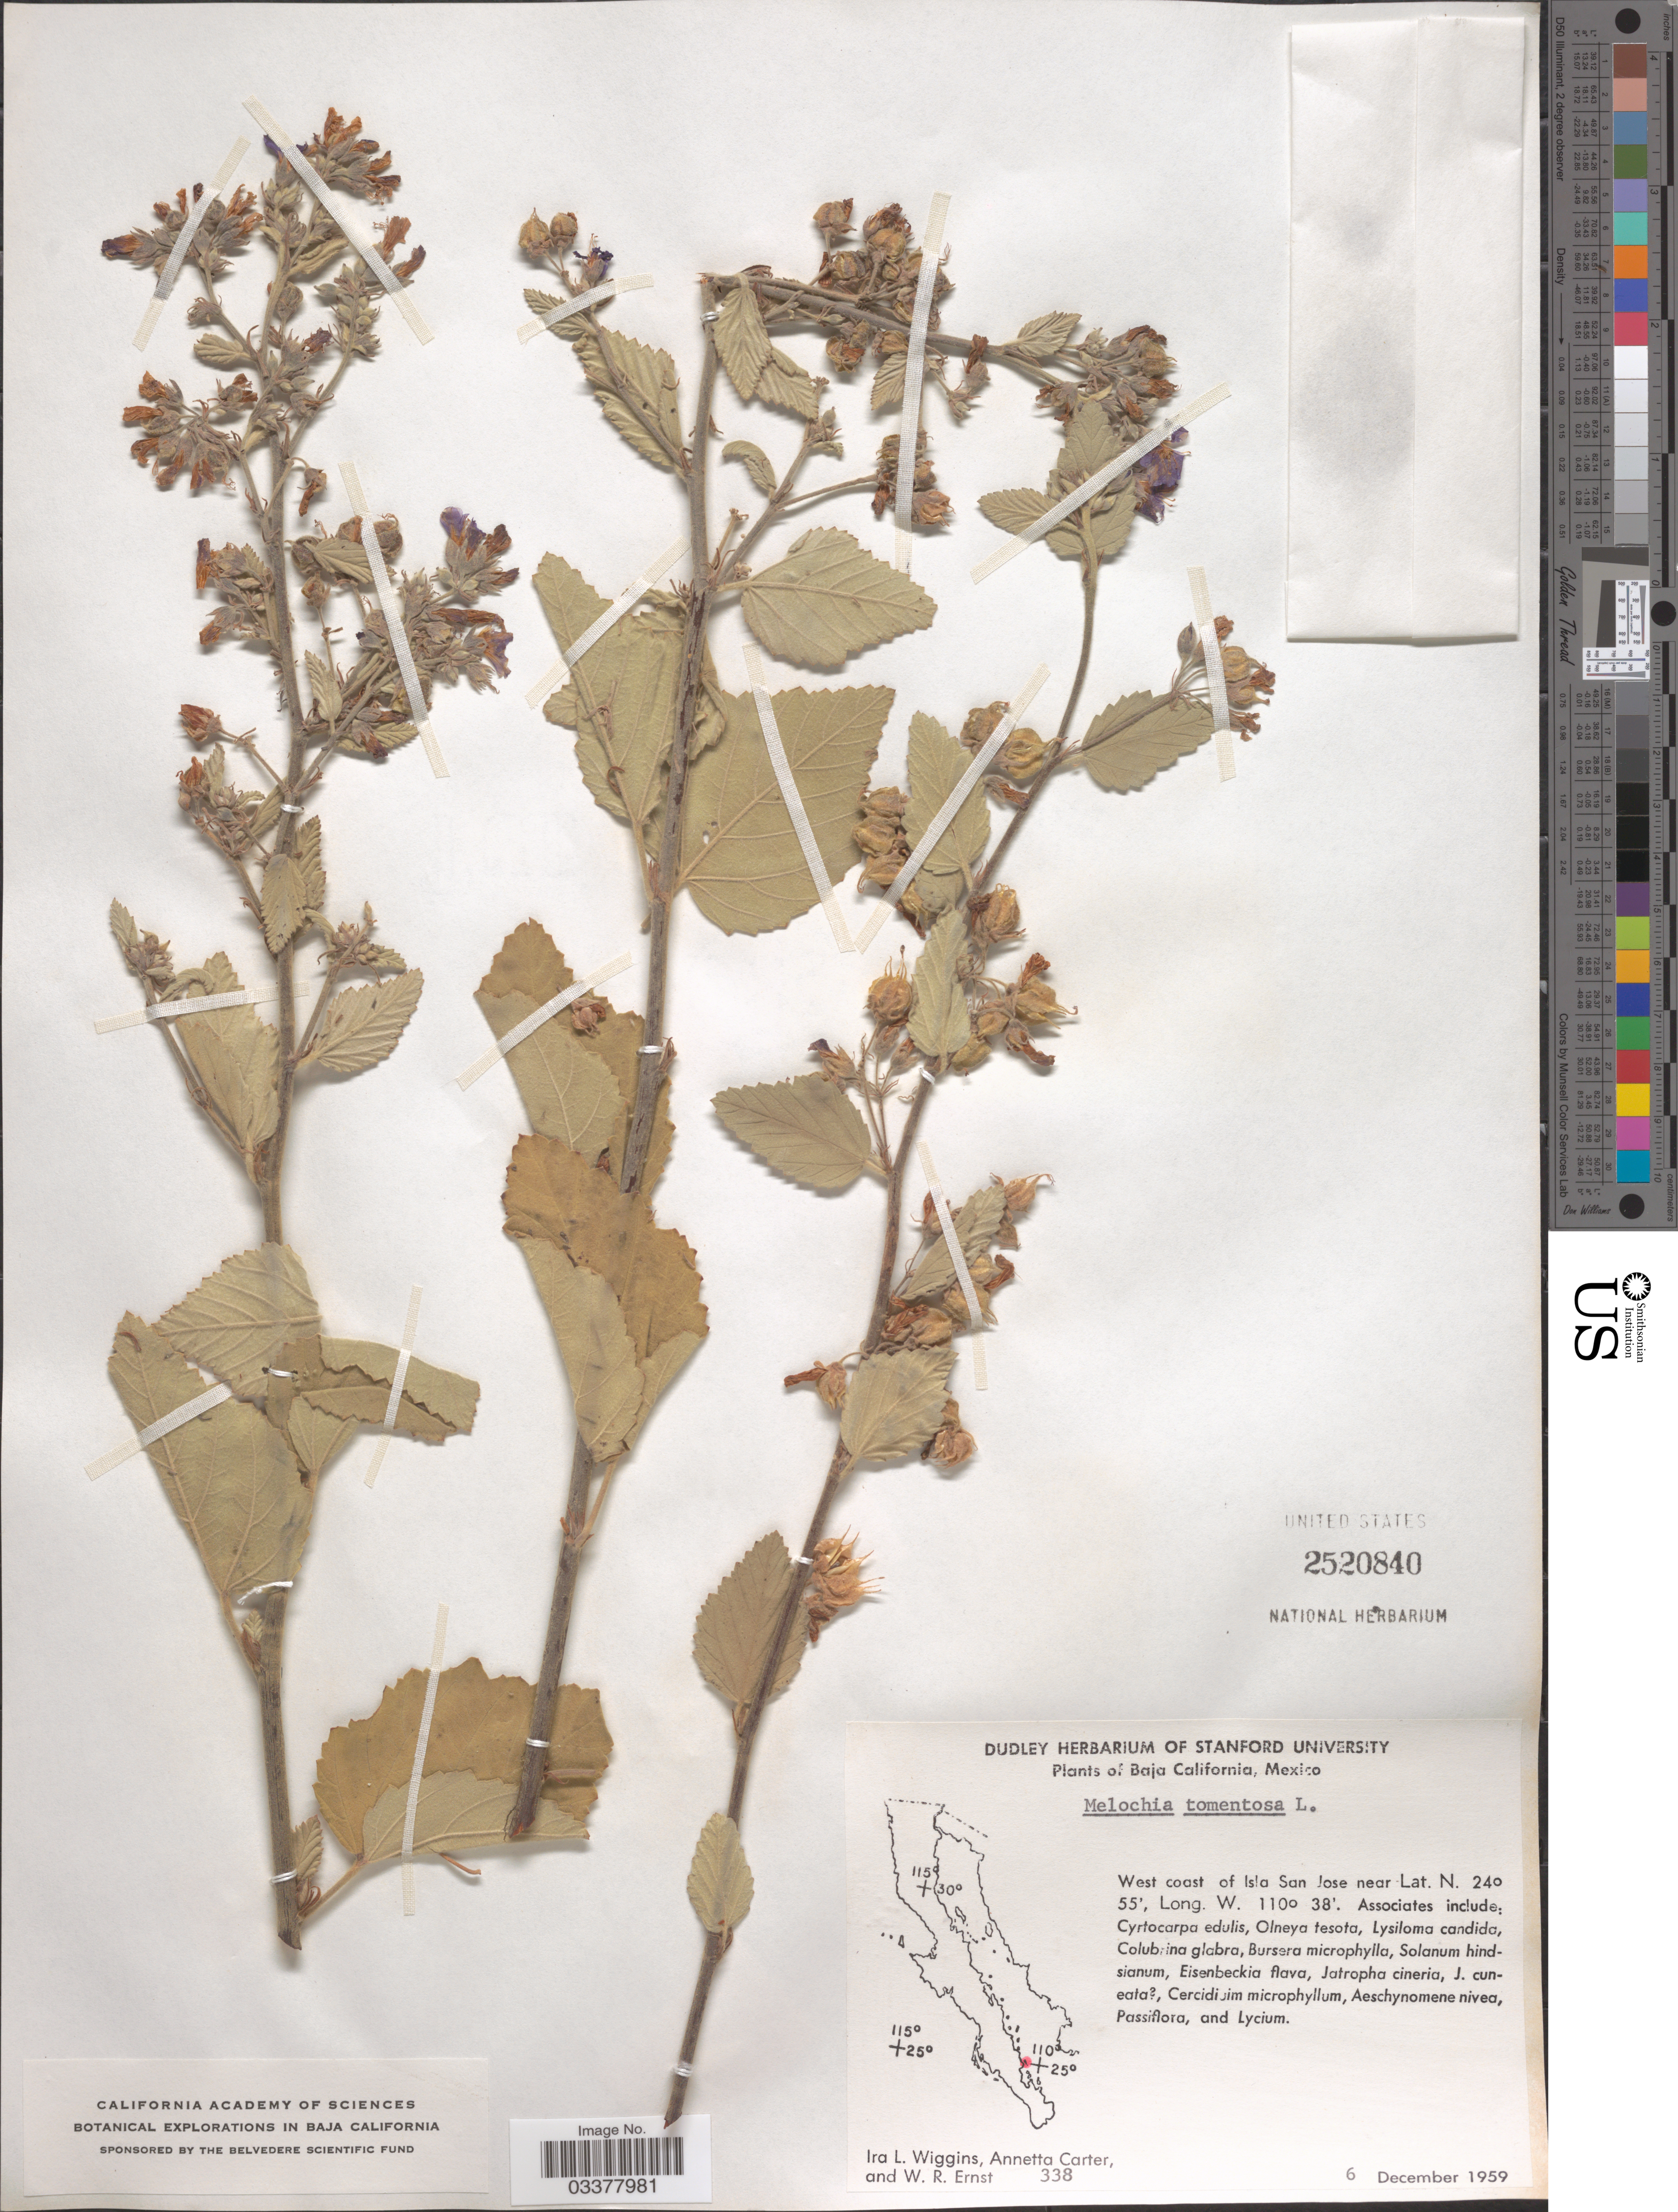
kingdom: Plantae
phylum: Tracheophyta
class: Magnoliopsida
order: Malvales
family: Malvaceae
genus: Melochia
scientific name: Melochia tomentosa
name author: L.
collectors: I. L. Wiggins, Annetta Carter & W. R. Ernst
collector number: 338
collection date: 1959-12-06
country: Mexico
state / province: Baja California Sur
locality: West coast of Isla San Jose.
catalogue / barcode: US 2520840